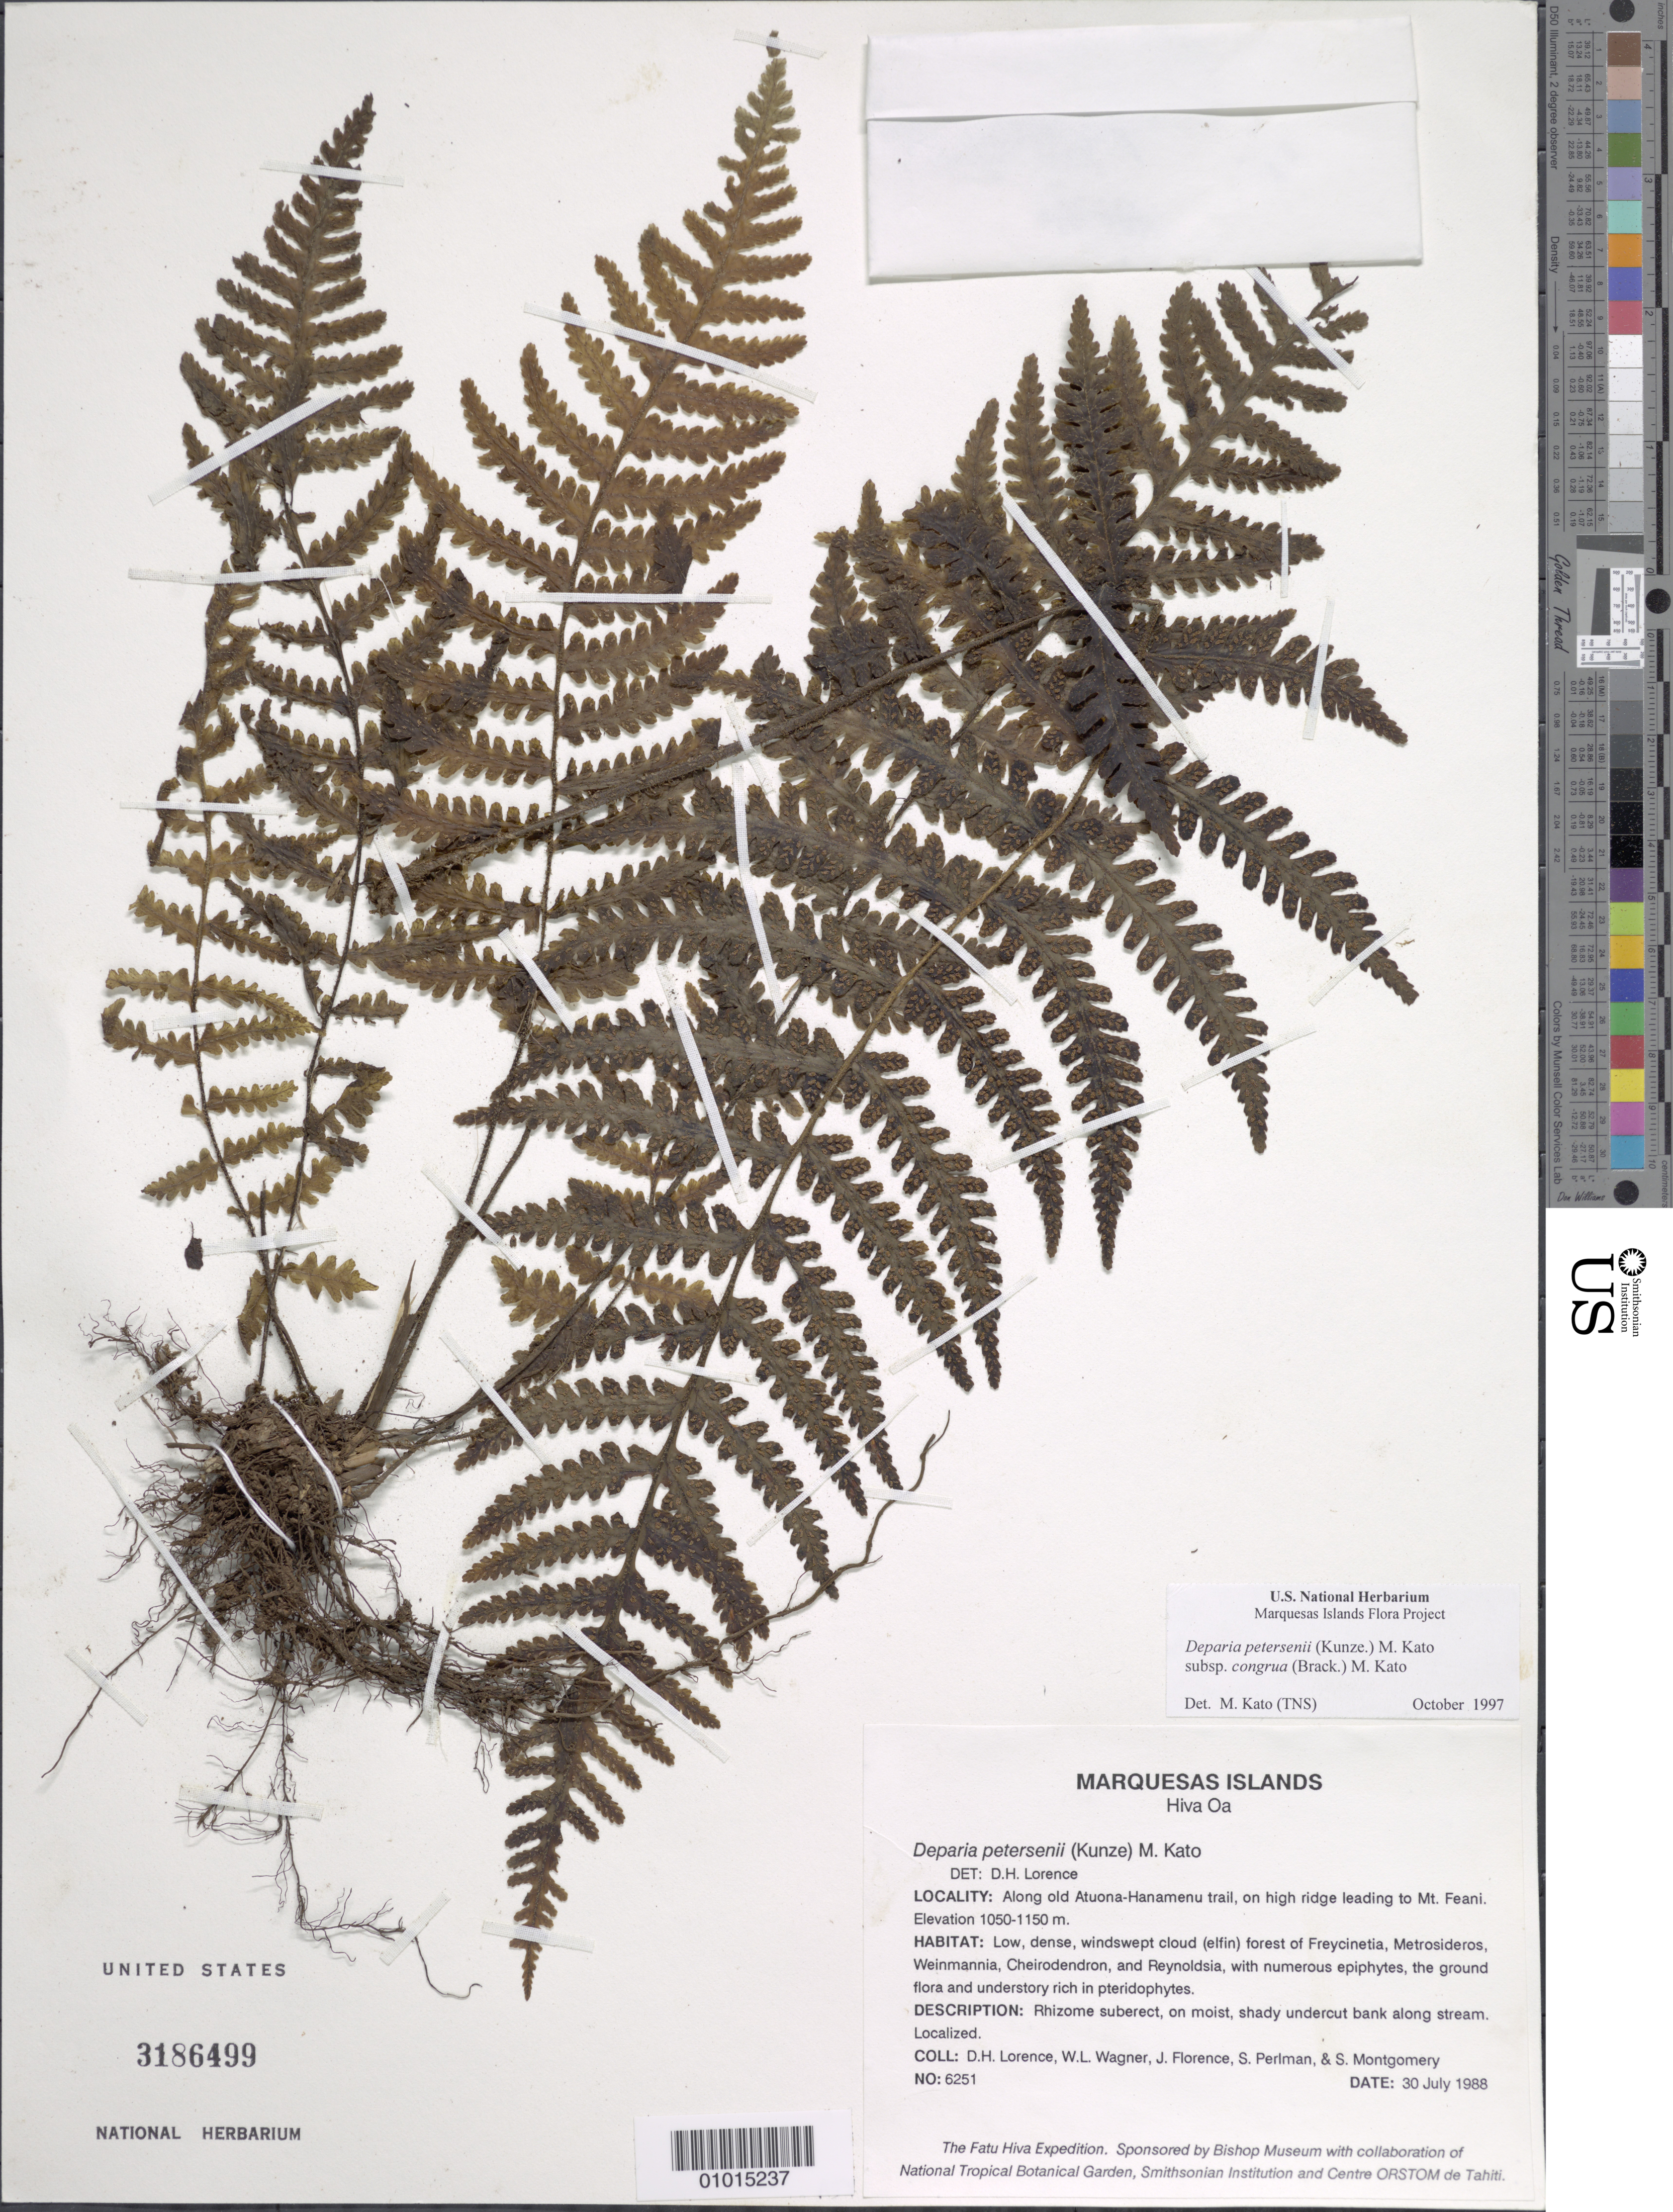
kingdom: Plantae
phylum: Tracheophyta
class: Polypodiopsida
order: Polypodiales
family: Athyriaceae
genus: Deparia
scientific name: Deparia petersenii subsp. congrua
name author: (Brack.) M. Kato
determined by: Kato, M.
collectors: D. Lorence, W. L. Wagner, J. Florence, S. P. Perlman & S. Montgomery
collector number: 6251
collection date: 1988-07-30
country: French Polynesia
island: Hiva Oa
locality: Along old Atuona-Hanamenu Trail, on high ridge leading to Mt. Feani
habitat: Low, dense, windswept cloud (elfin) forest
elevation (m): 1050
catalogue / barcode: US 3186499